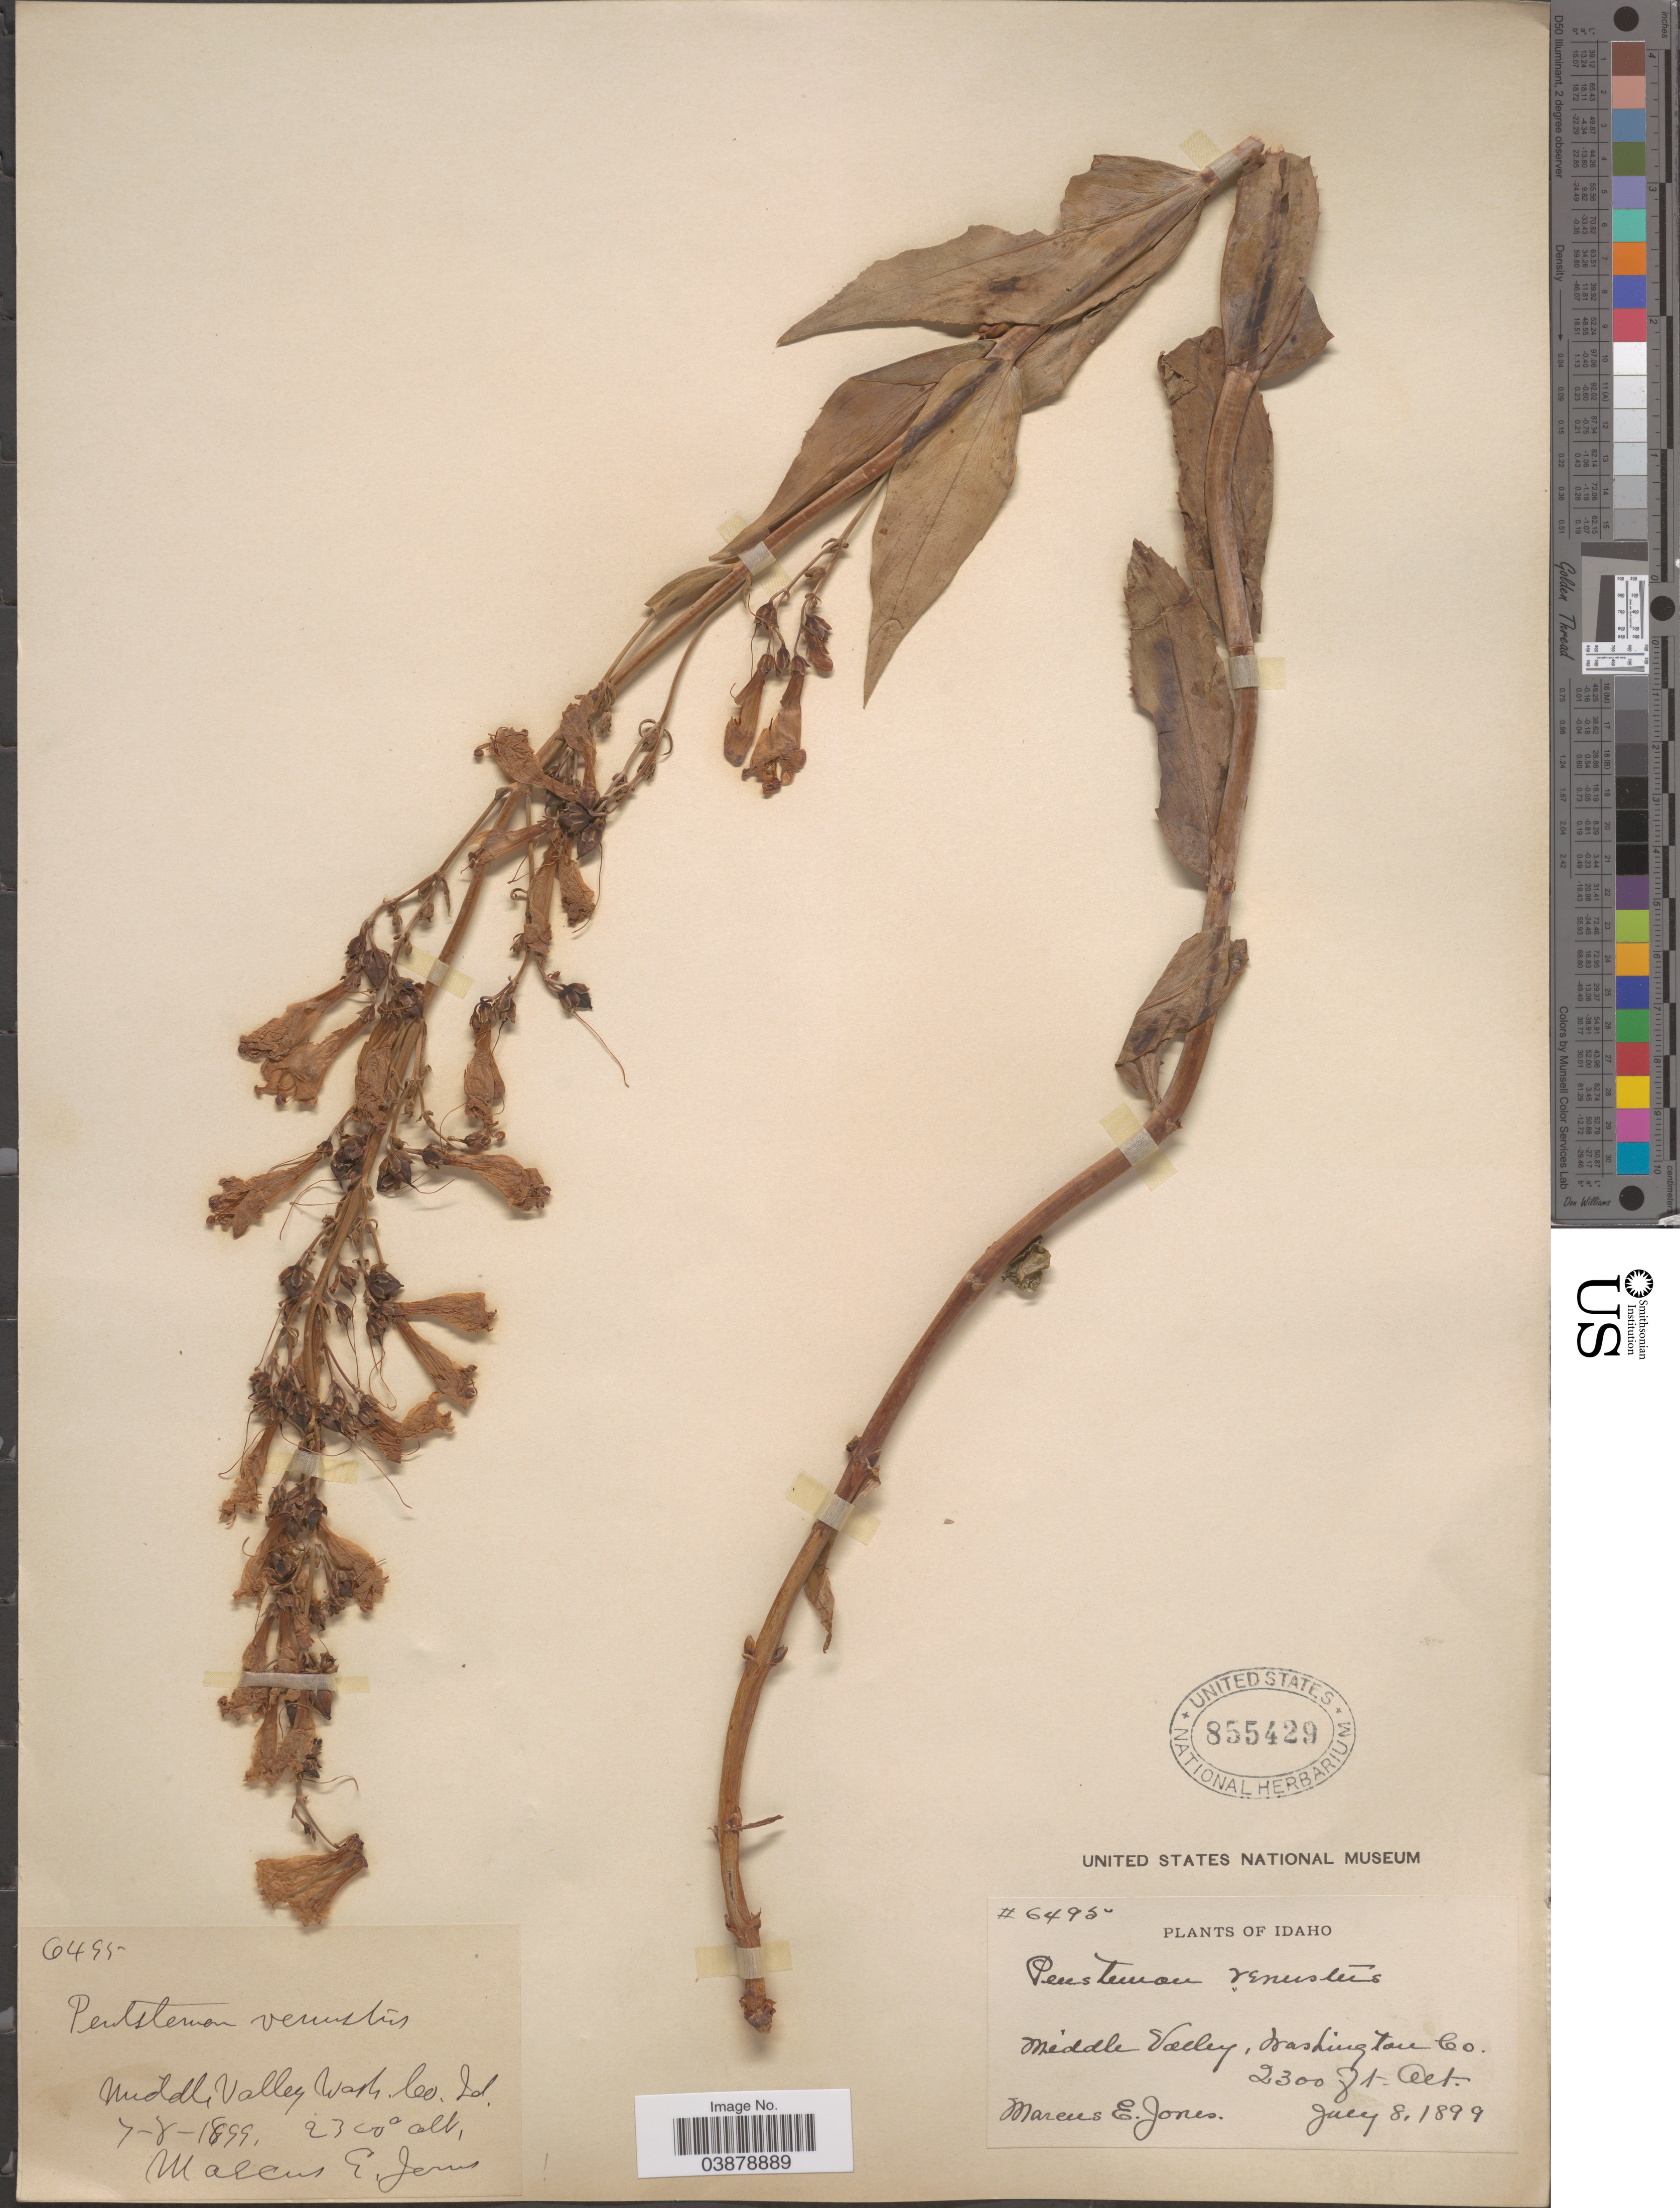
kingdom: Plantae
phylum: Tracheophyta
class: Magnoliopsida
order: Lamiales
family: Plantaginaceae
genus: Penstemon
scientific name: Penstemon venustus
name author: Douglas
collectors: M. E. Jones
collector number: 6495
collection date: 1899-07-08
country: United States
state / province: Idaho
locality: Middle Valley, Washington Co.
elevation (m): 701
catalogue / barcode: US 855429